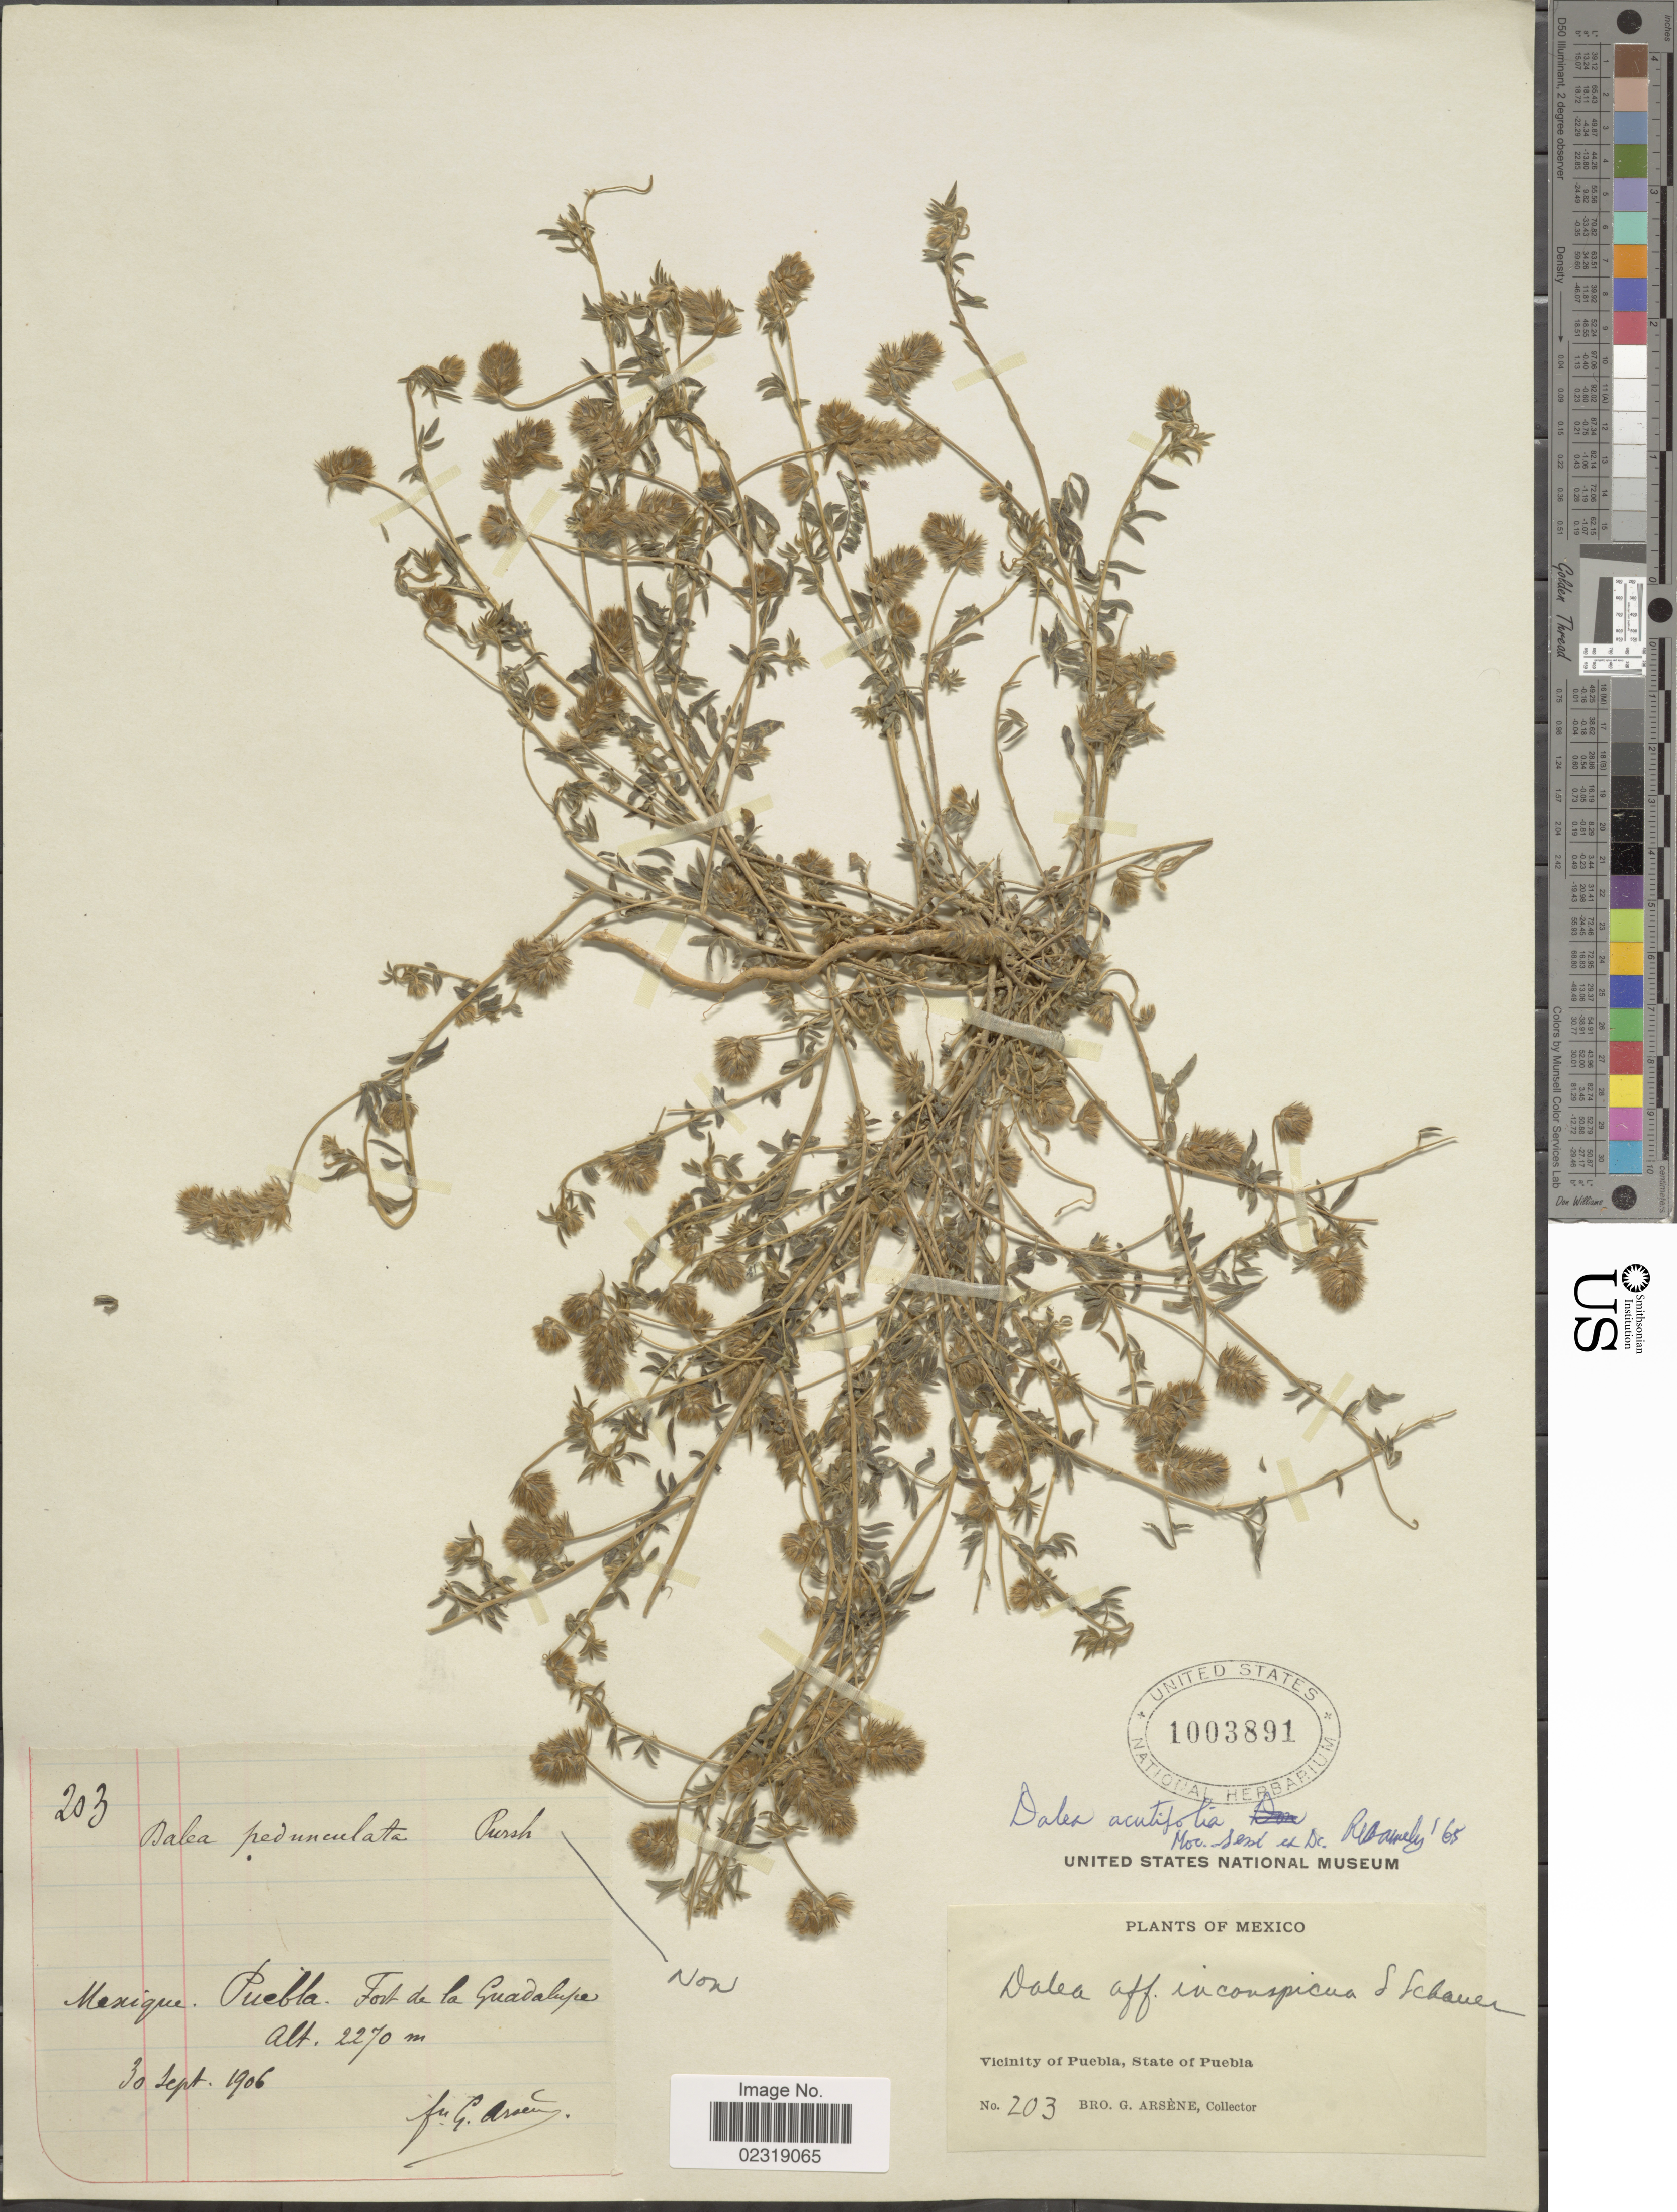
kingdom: Plantae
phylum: Tracheophyta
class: Magnoliopsida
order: Fabales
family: Fabaceae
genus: Dalea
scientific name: Dalea cliffortiana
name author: Willd.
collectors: Bro. G. Arsène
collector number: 203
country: Mexico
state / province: Puebla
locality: Mexico, Vicinity of Puebla, State of Puebla. Mexique , Puebla Fort de la Guadalupe.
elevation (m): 2270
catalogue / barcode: US 1003891